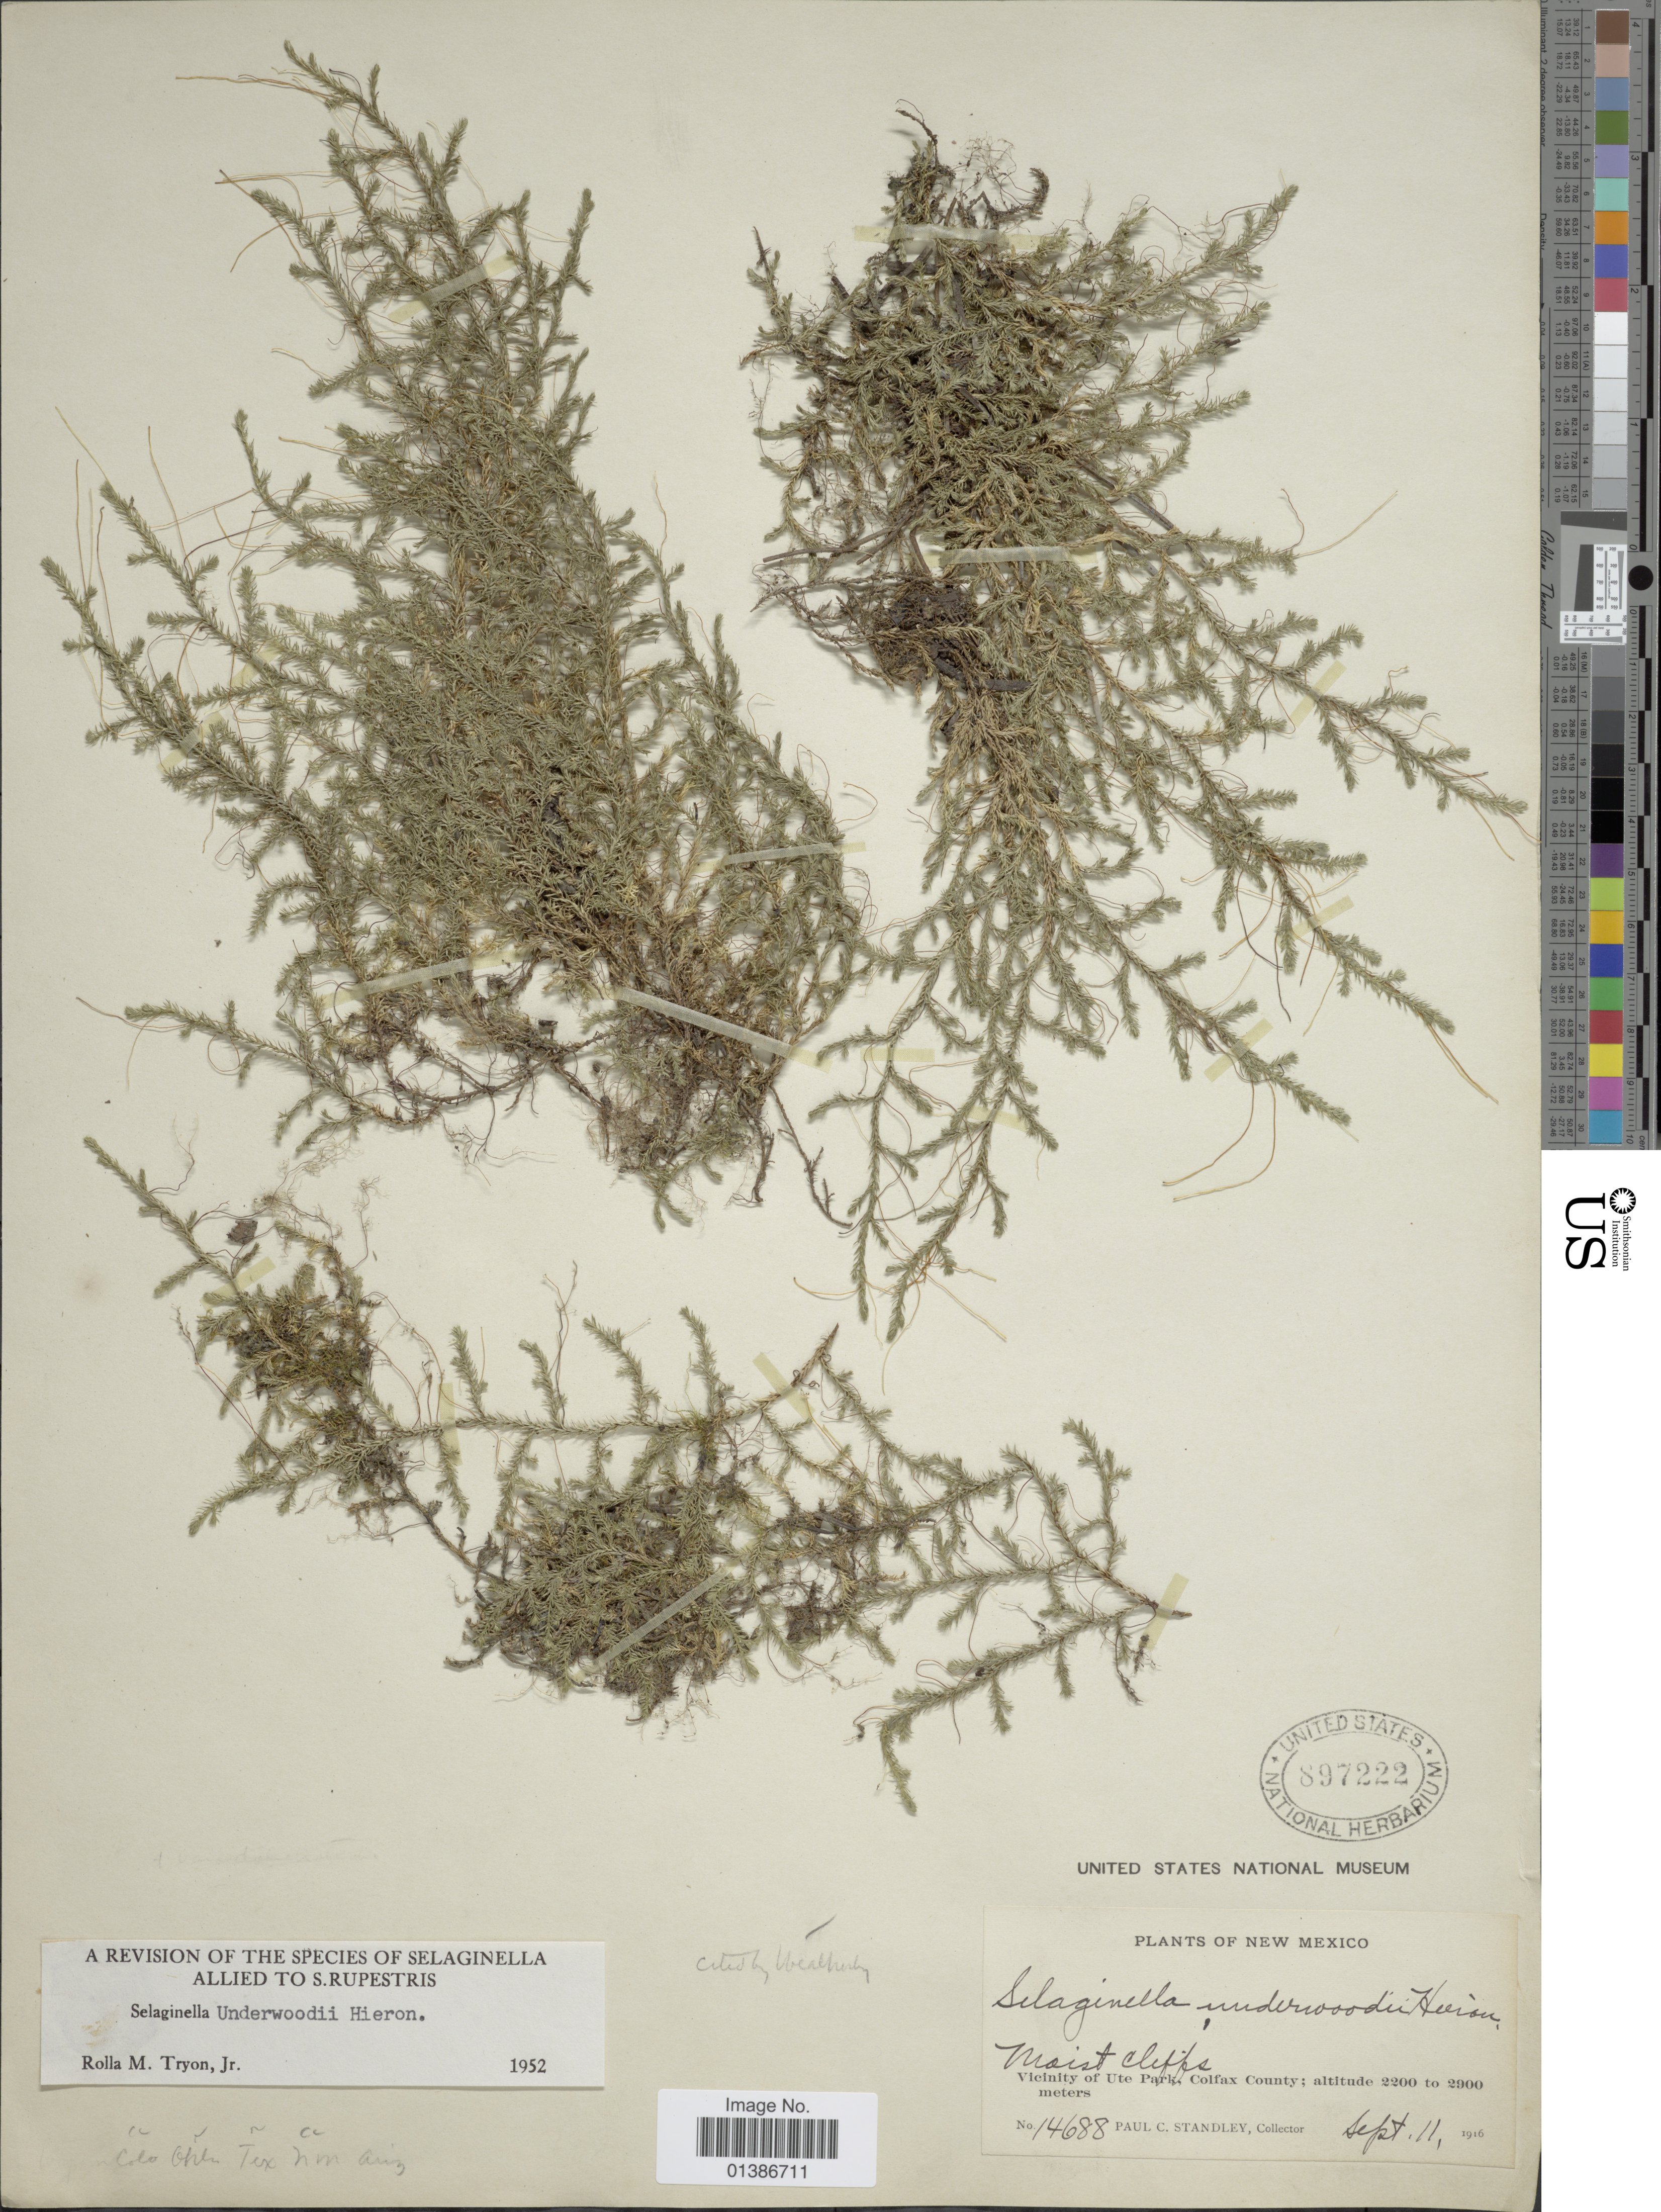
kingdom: Plantae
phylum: Tracheophyta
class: Lycopodiopsida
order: Selaginellales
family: Selaginellaceae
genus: Selaginella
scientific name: Selaginella underwoodii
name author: Hieron.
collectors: P. C. Standley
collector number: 14688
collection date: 1916-09-11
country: United States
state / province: New Mexico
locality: Vicinity of Ute Park, Colfax County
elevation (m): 2200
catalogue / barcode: US 897222